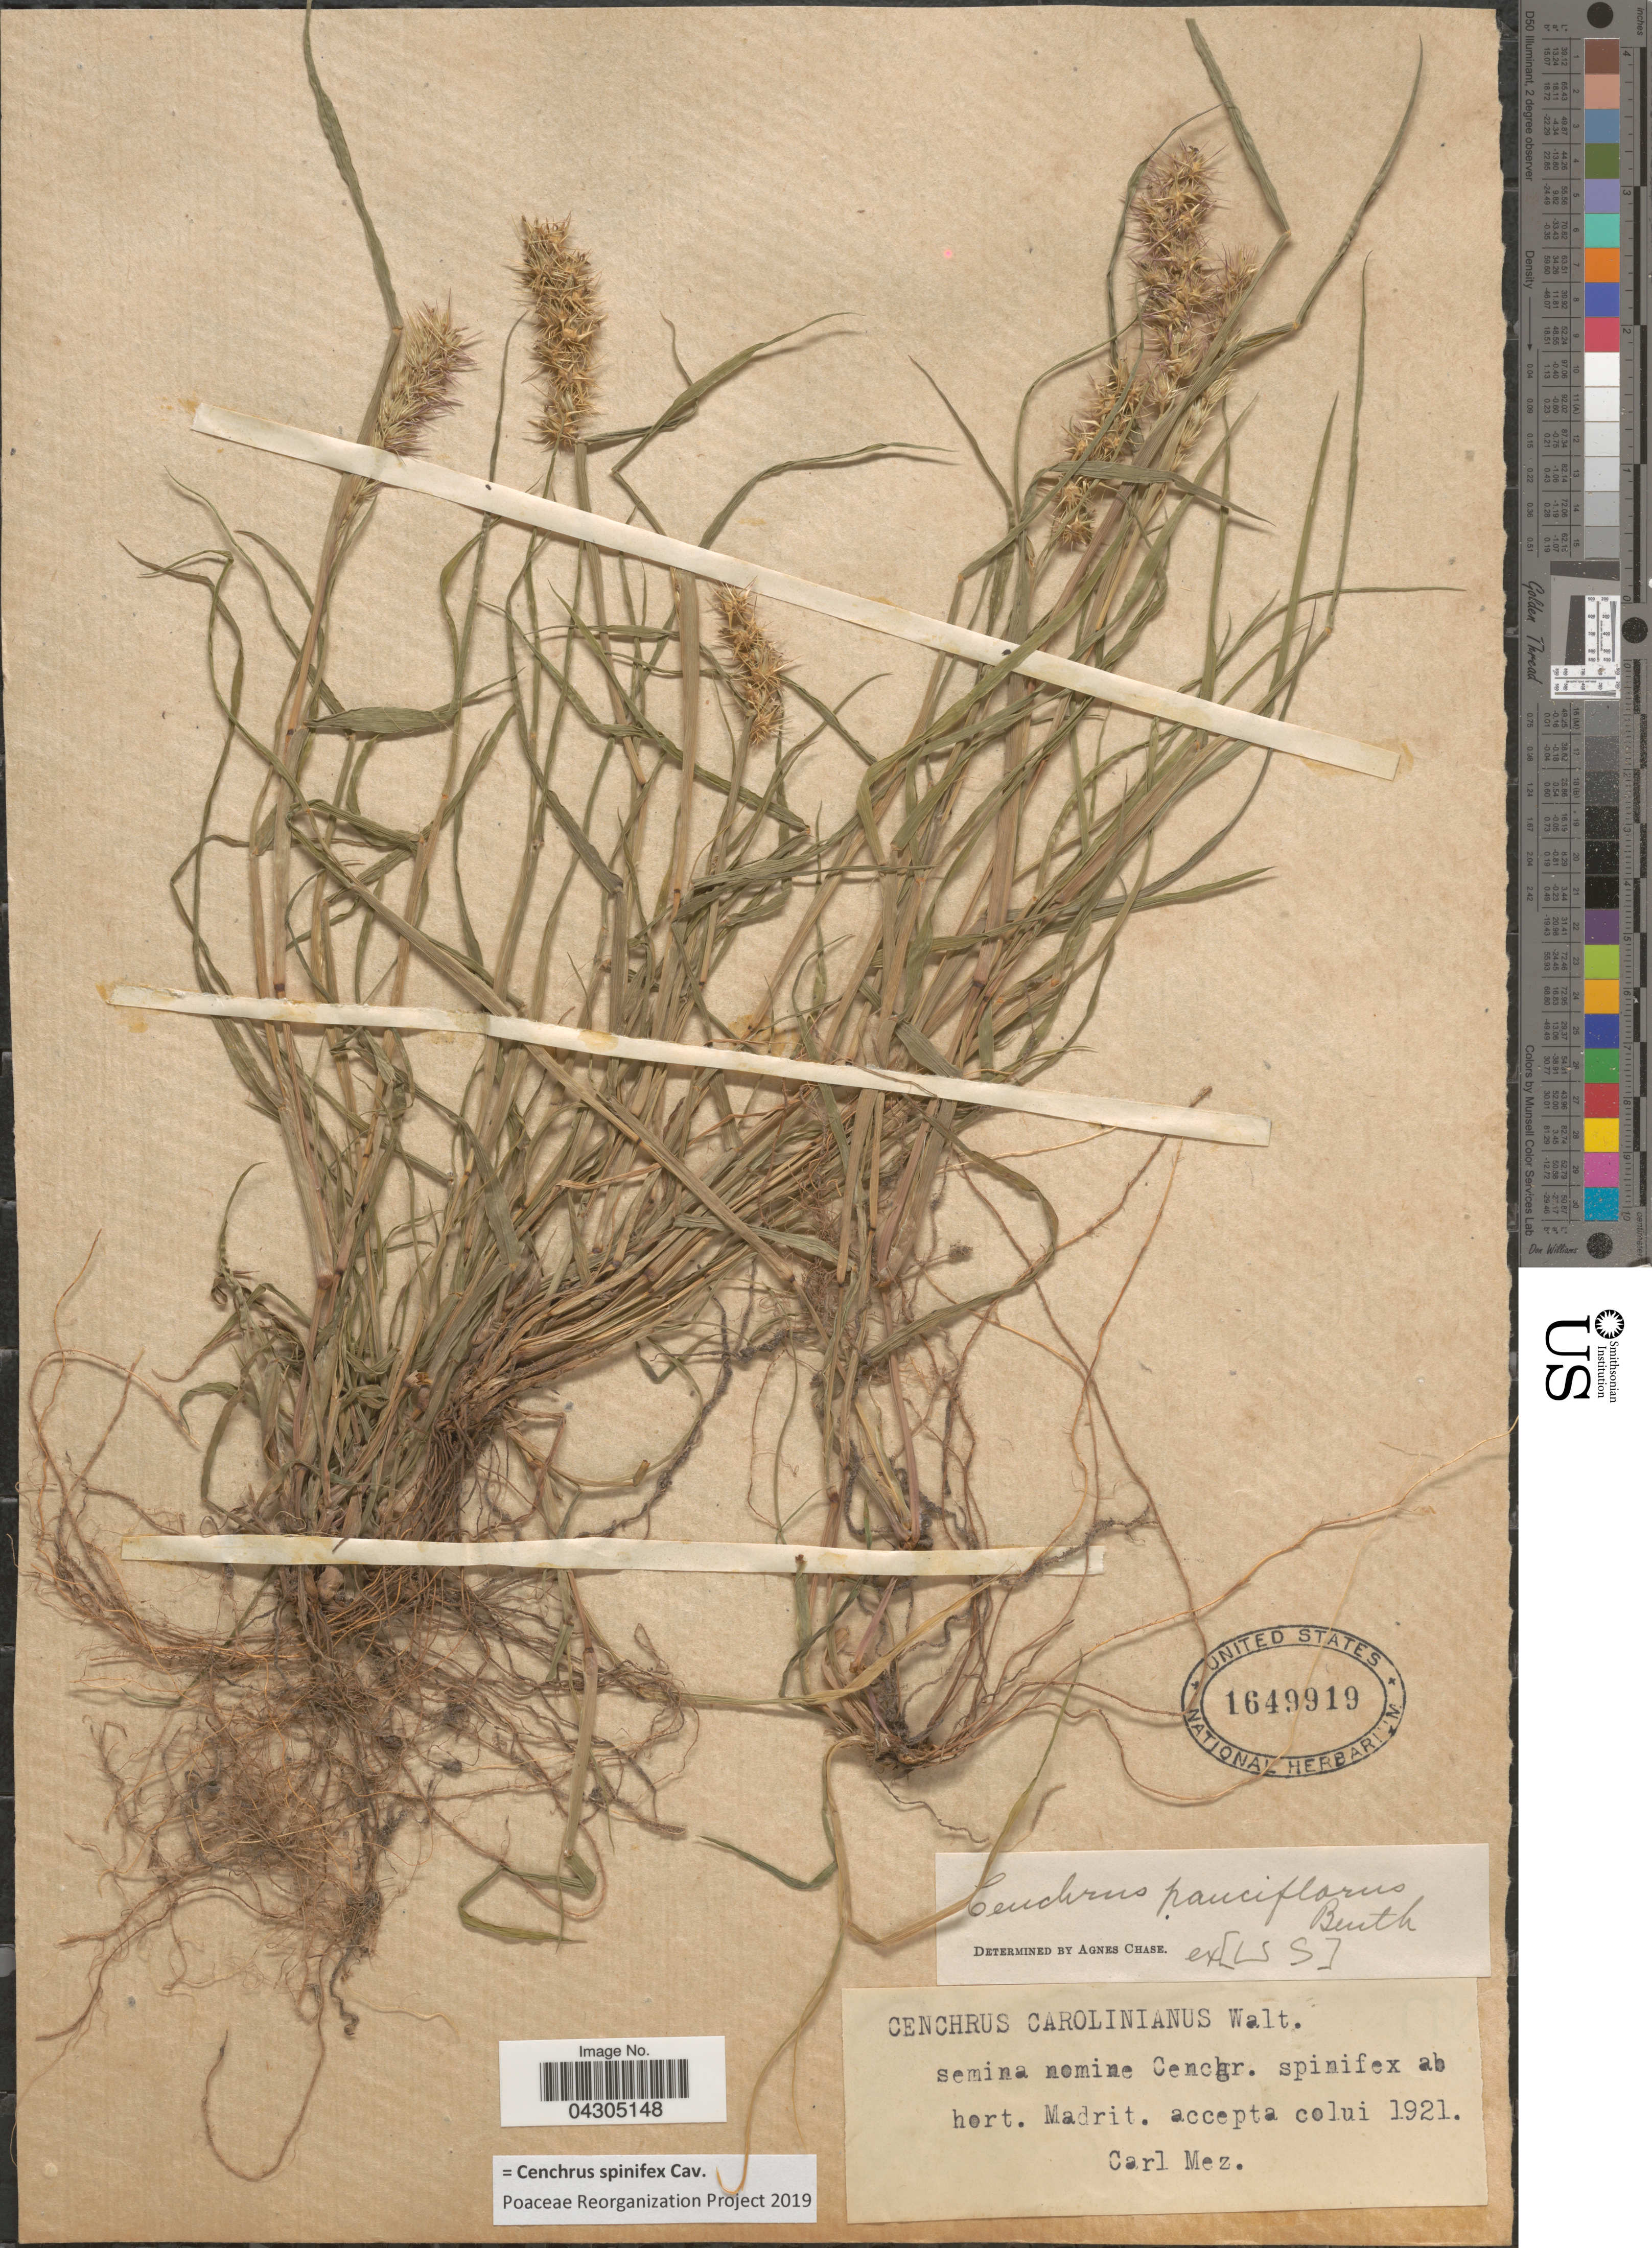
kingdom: Plantae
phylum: Tracheophyta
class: Liliopsida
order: Poales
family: Poaceae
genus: Cenchrus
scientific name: Cenchrus spinifex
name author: Cav.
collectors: C. C. Mez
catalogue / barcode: US 1649919